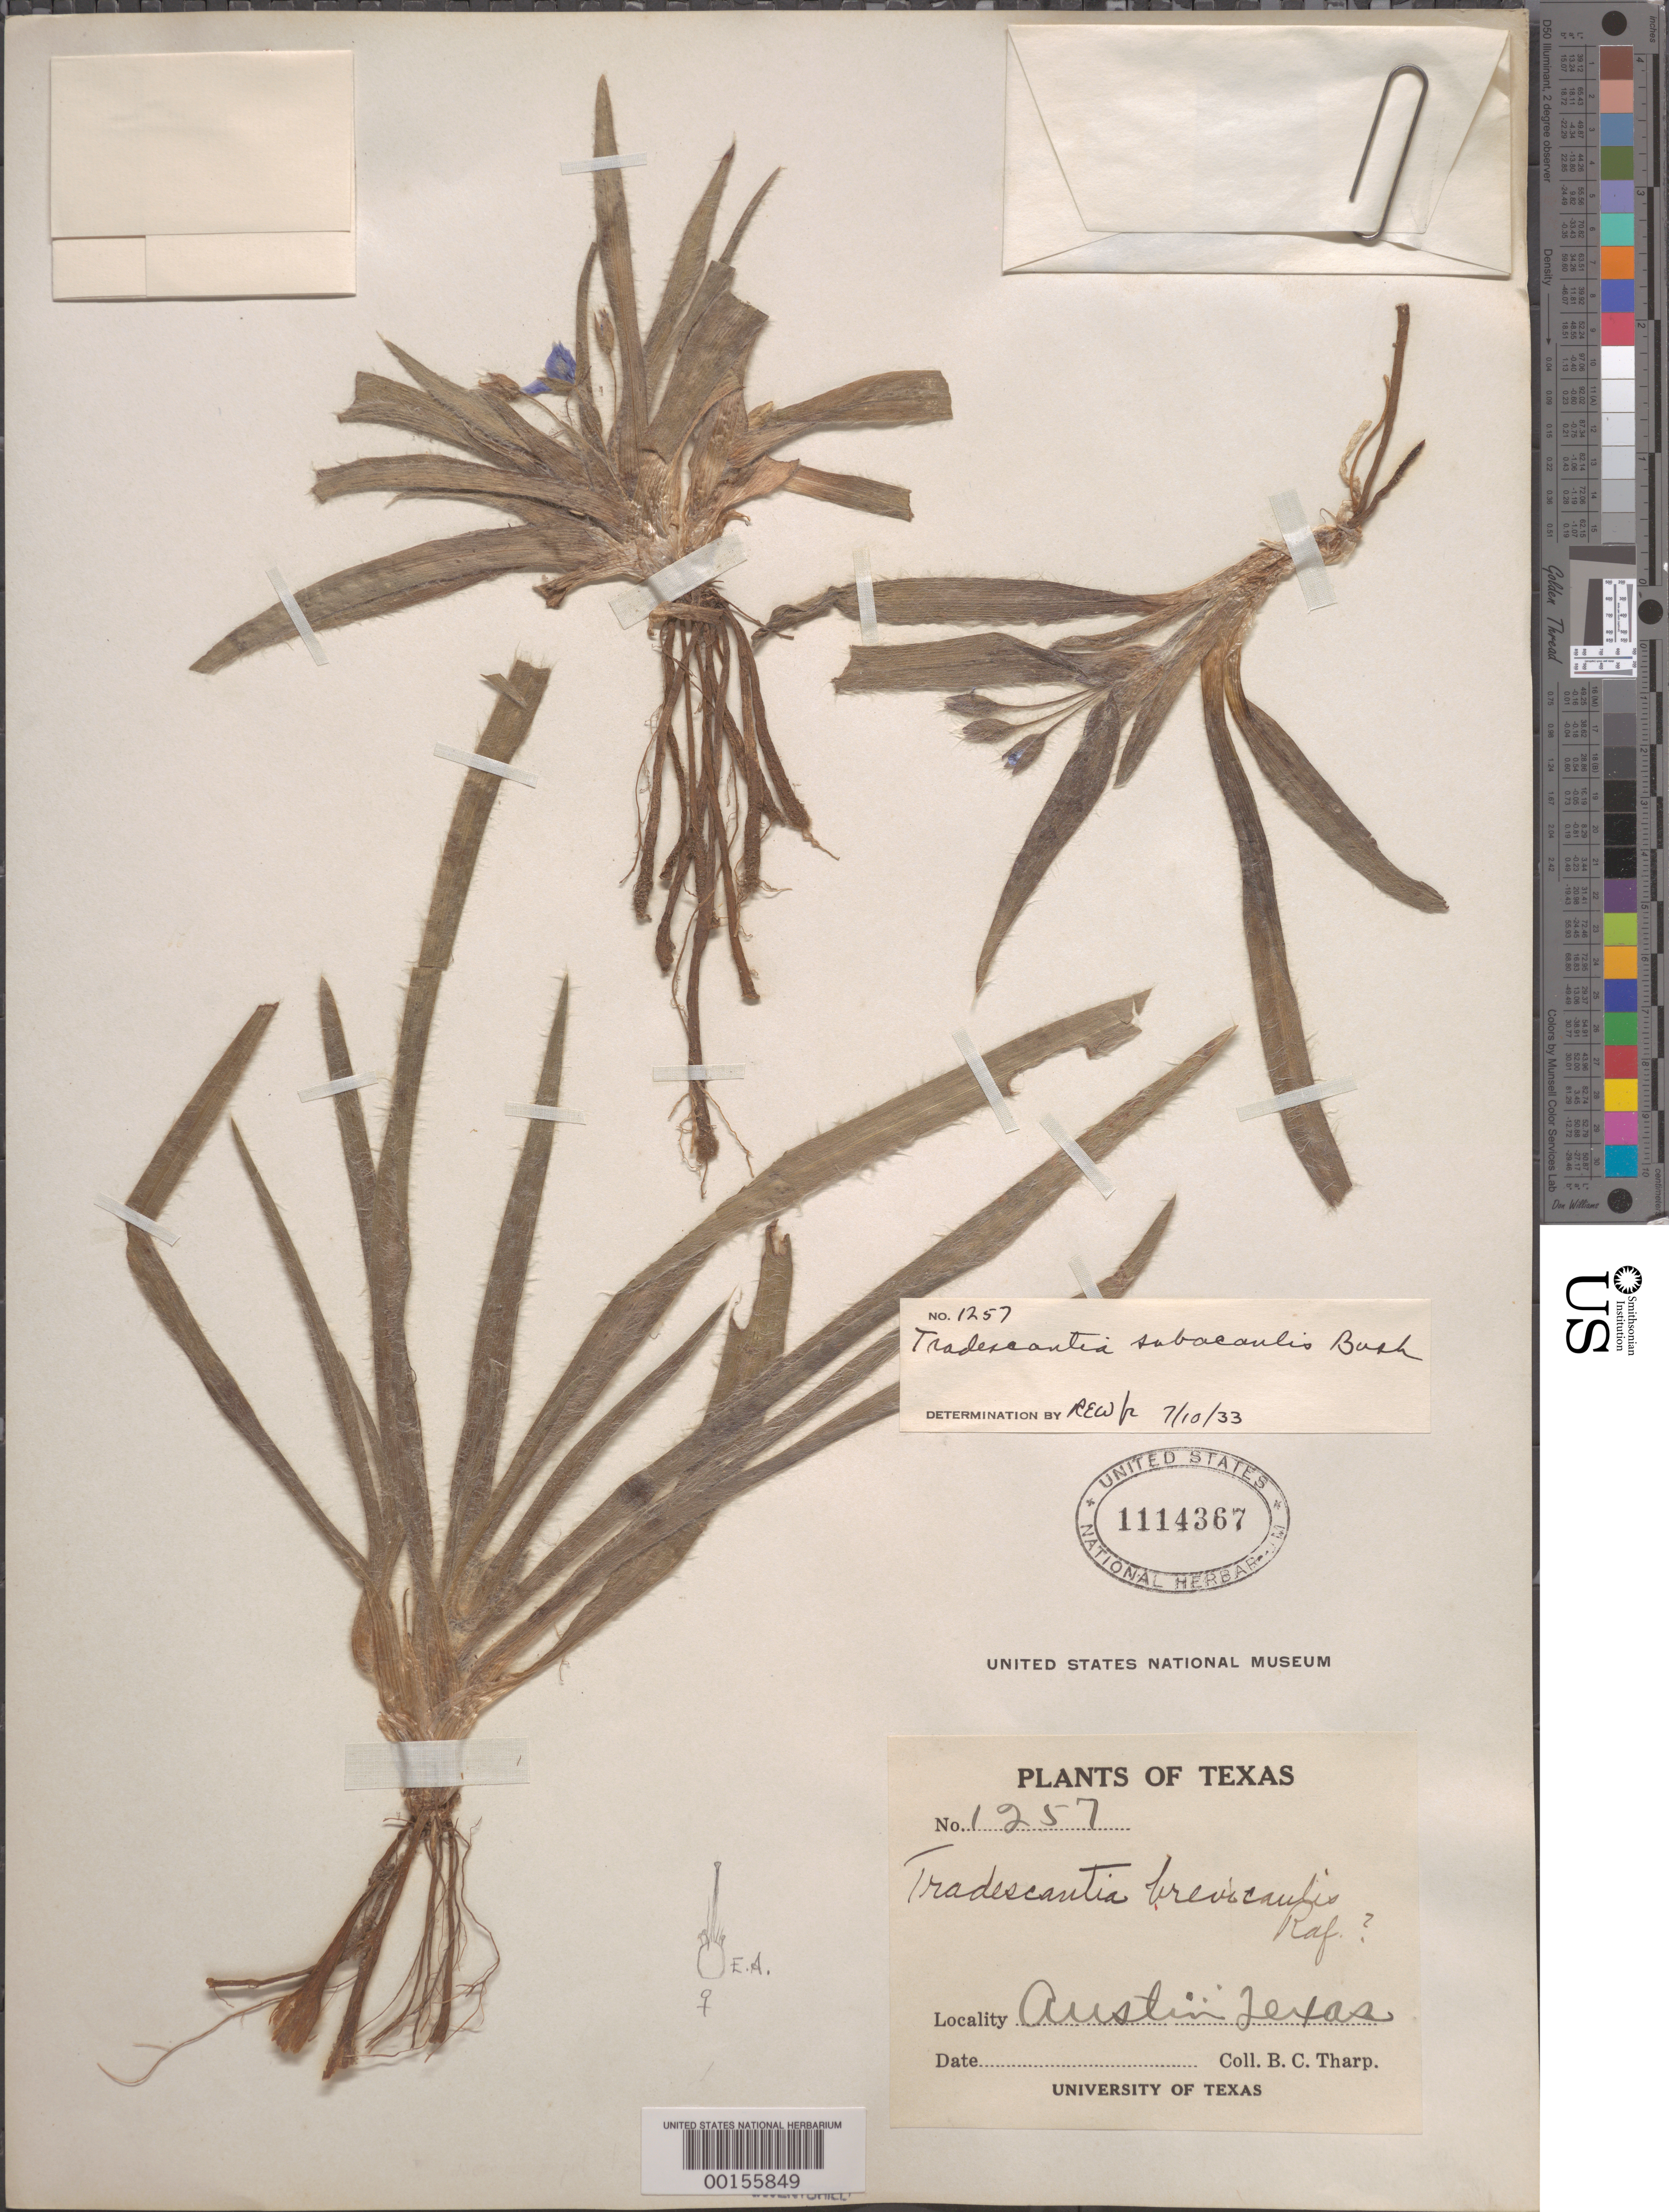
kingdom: Plantae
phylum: Tracheophyta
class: Liliopsida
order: Commelinales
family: Commelinaceae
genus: Tradescantia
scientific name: Tradescantia subacaulis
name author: Bush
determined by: Woodward, R. E.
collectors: B. C. Tharp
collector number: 1257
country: United States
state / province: Texas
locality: Austin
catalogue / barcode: US 1114367